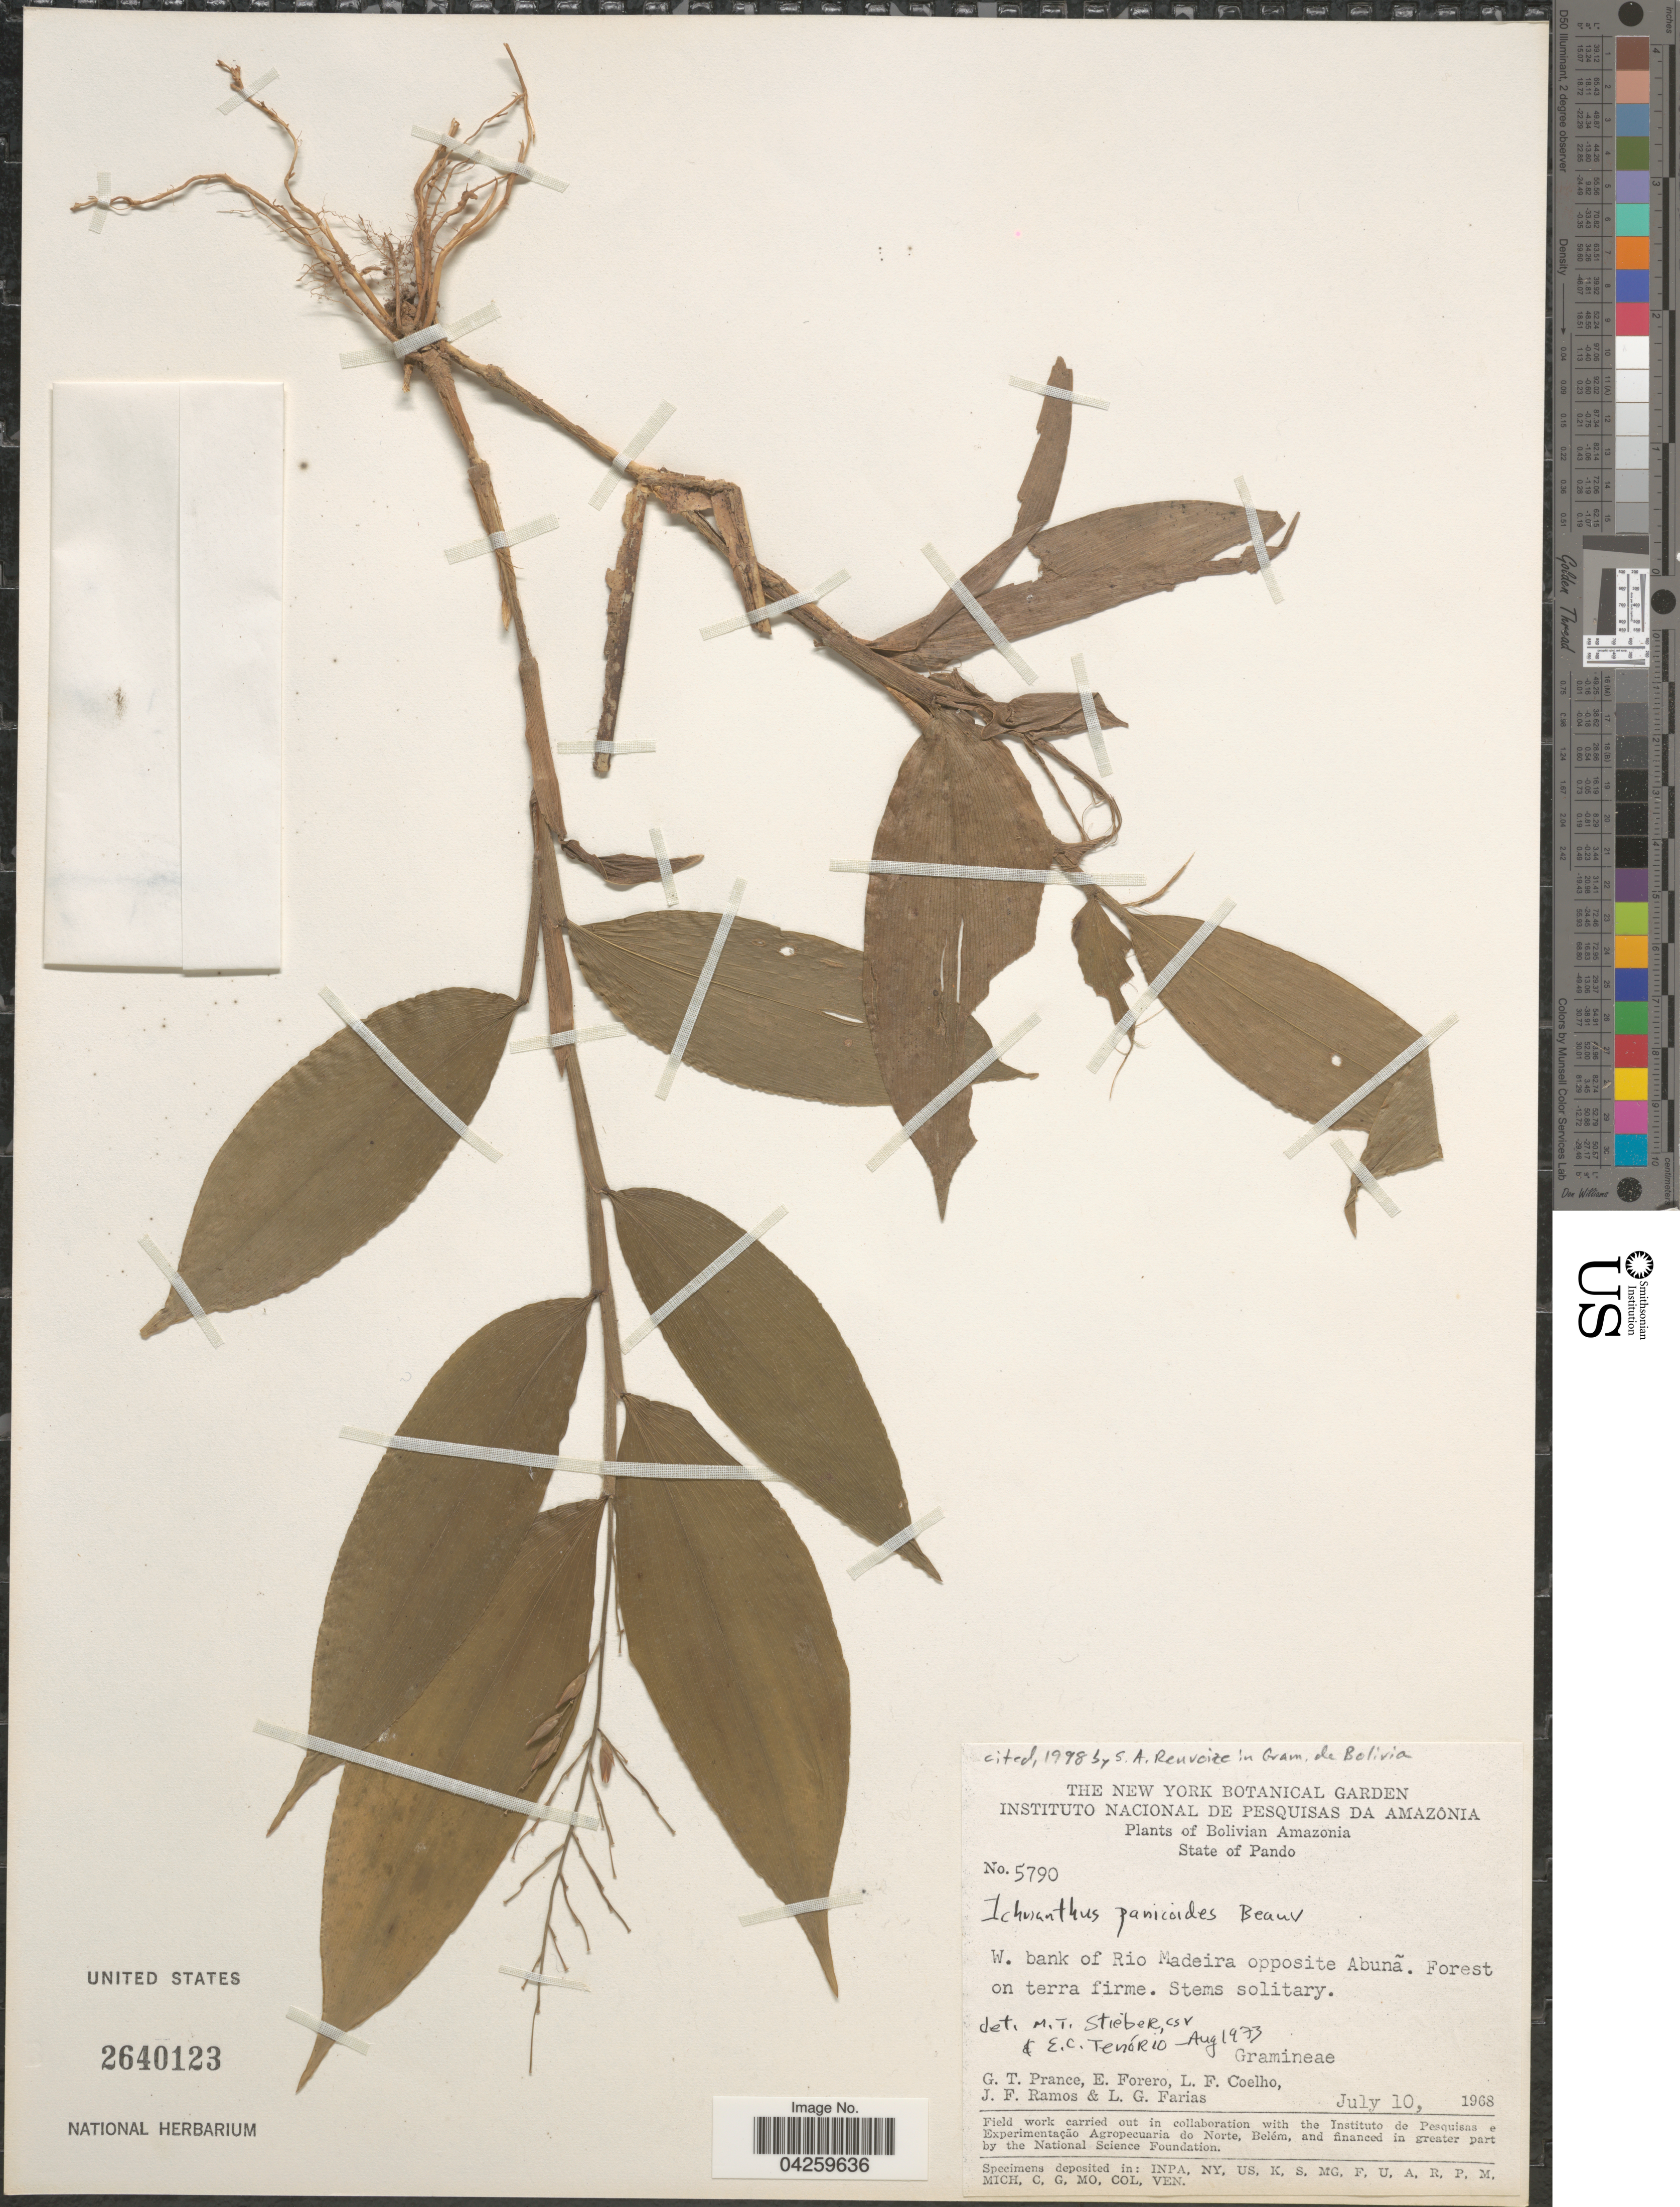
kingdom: Plantae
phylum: Tracheophyta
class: Liliopsida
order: Poales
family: Poaceae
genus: Ichnanthus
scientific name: Ichnanthus panicoides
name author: P. Beauv.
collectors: G. T. Prance, E. Forero, L. F. Coelho, J. F. Ramos & L. G. Farias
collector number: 5790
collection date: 1968-07-10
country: Bolivia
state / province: Pando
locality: Bolivian Amazonia. W. bank of Rio Madeira opposite Abunã.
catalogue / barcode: US 2640123